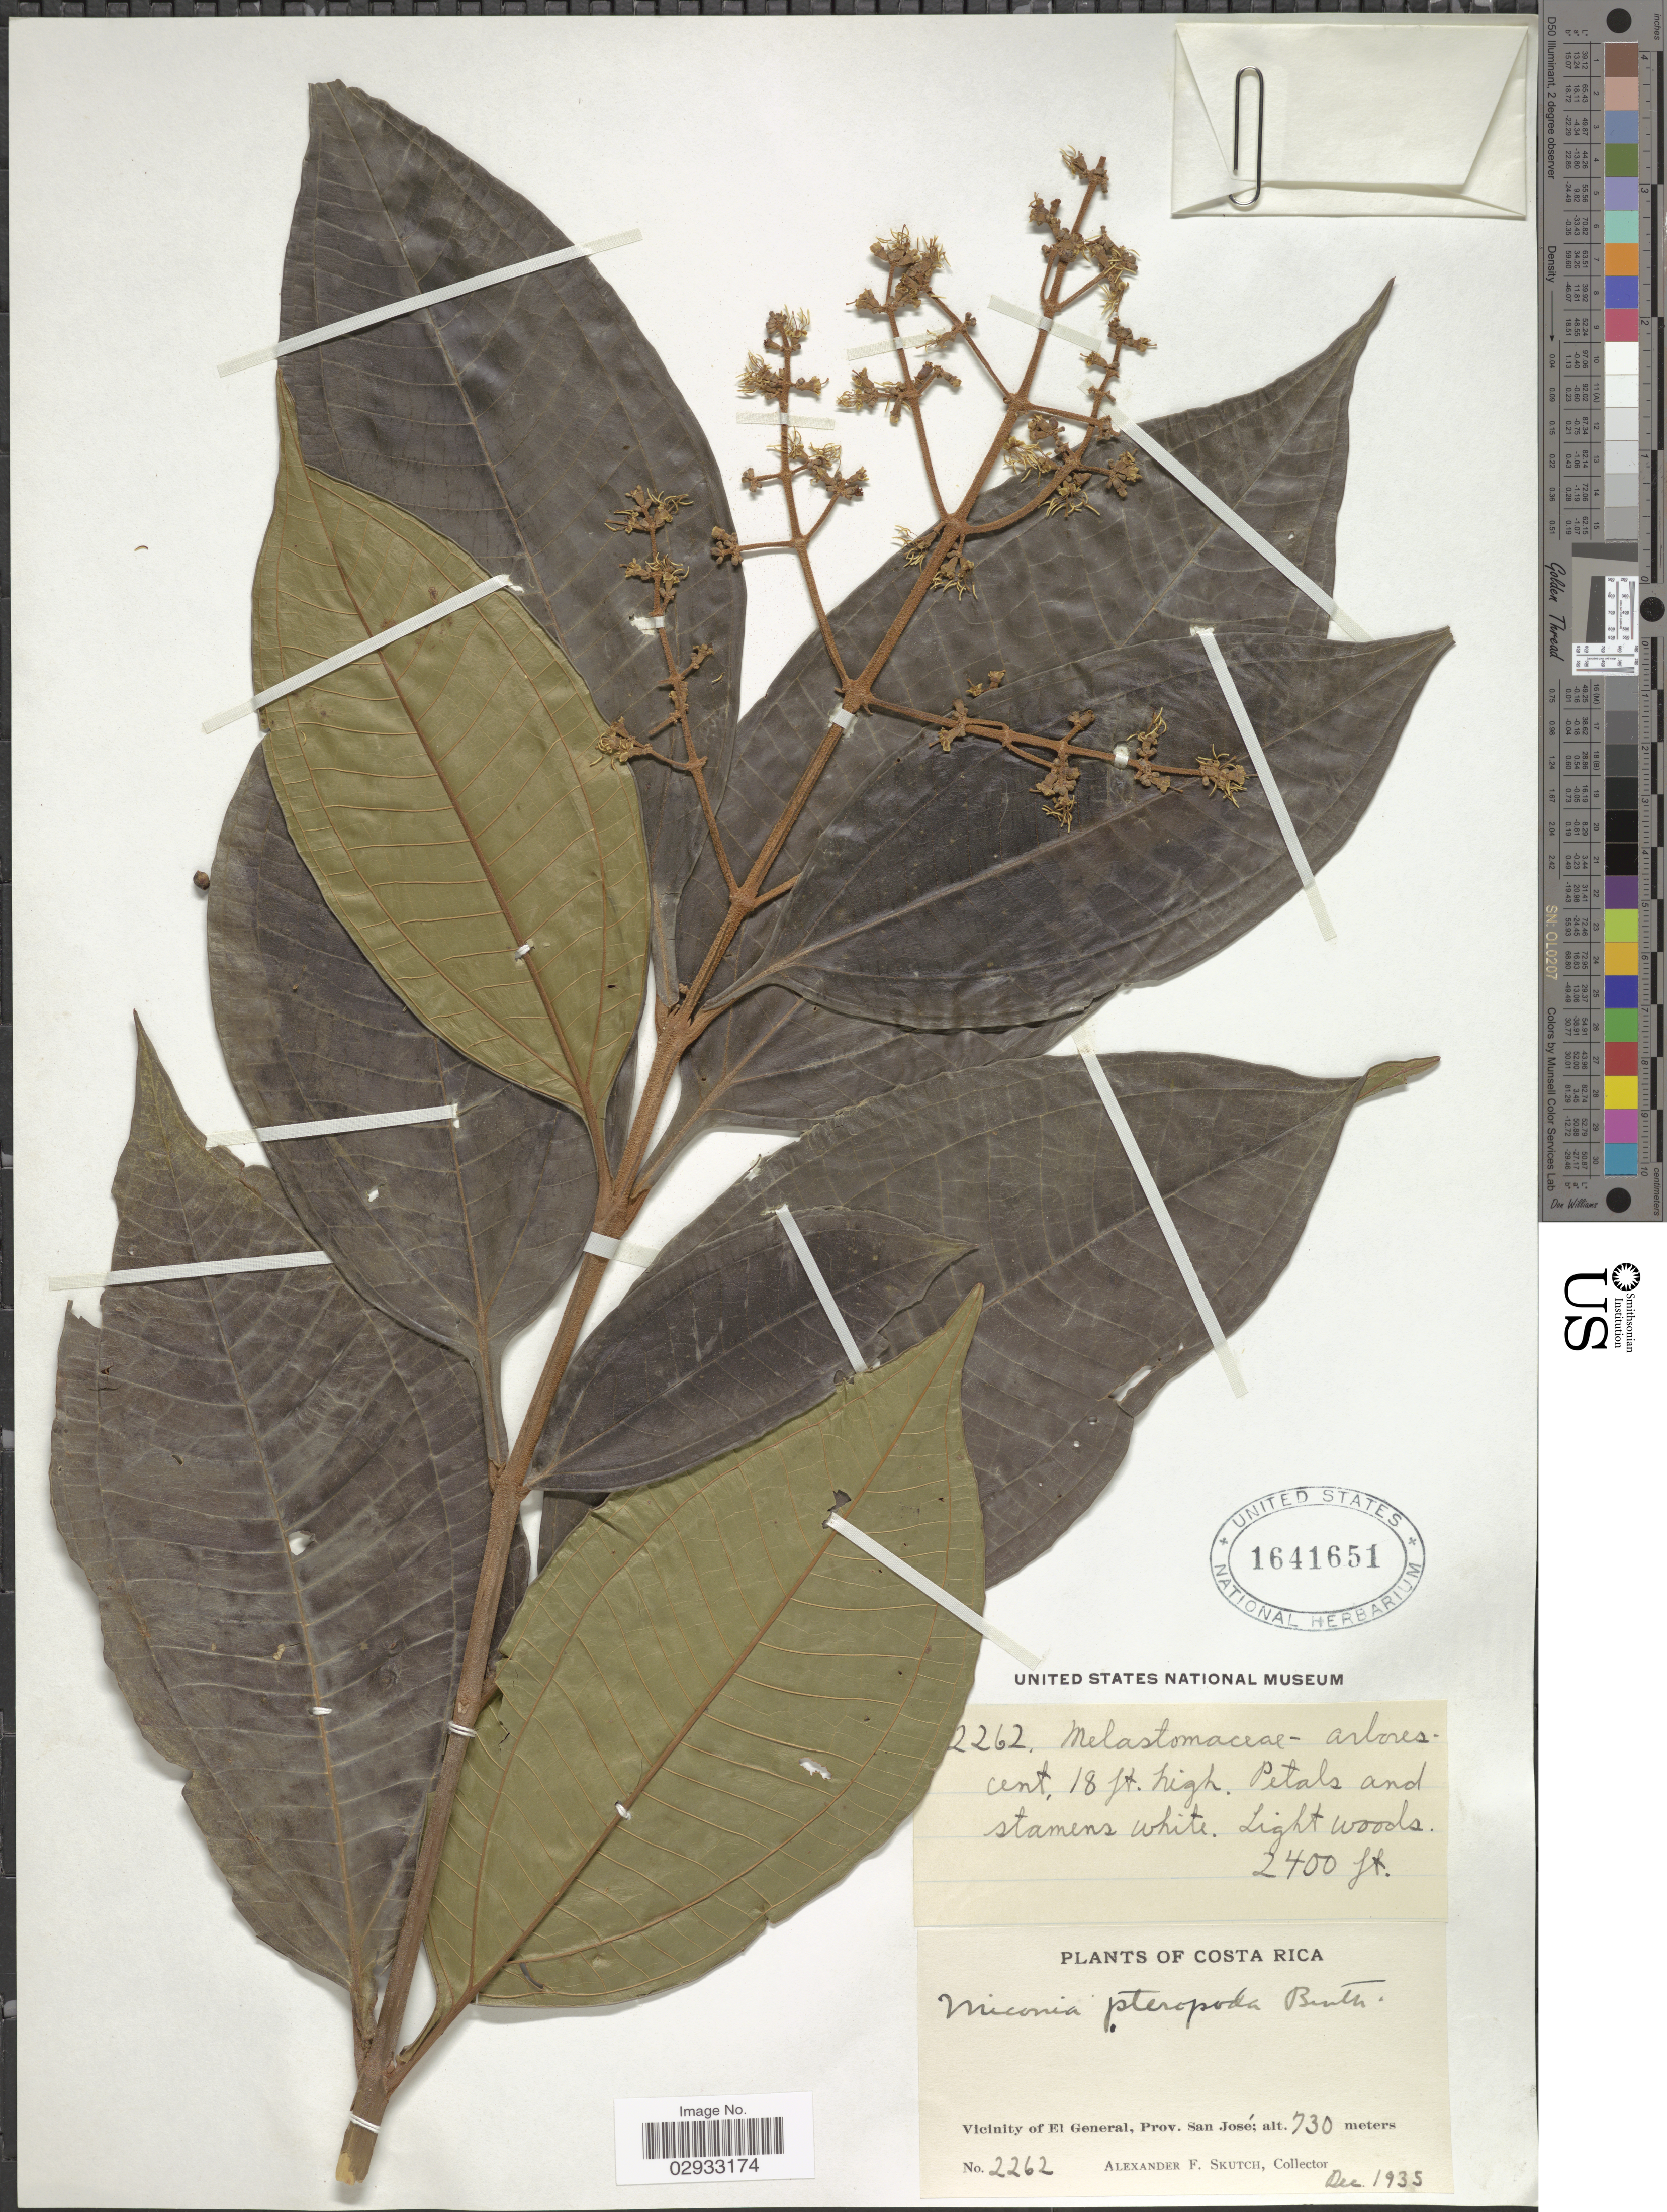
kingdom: Plantae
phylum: Tracheophyta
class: Magnoliopsida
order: Myrtales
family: Melastomataceae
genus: Miconia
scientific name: Miconia pteropoda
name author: Benth.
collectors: A. F. Skutch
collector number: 2262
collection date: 1935-12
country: Costa Rica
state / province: San José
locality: Vicinity of El General, Prov. San José.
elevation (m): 730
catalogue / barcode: US 1641651